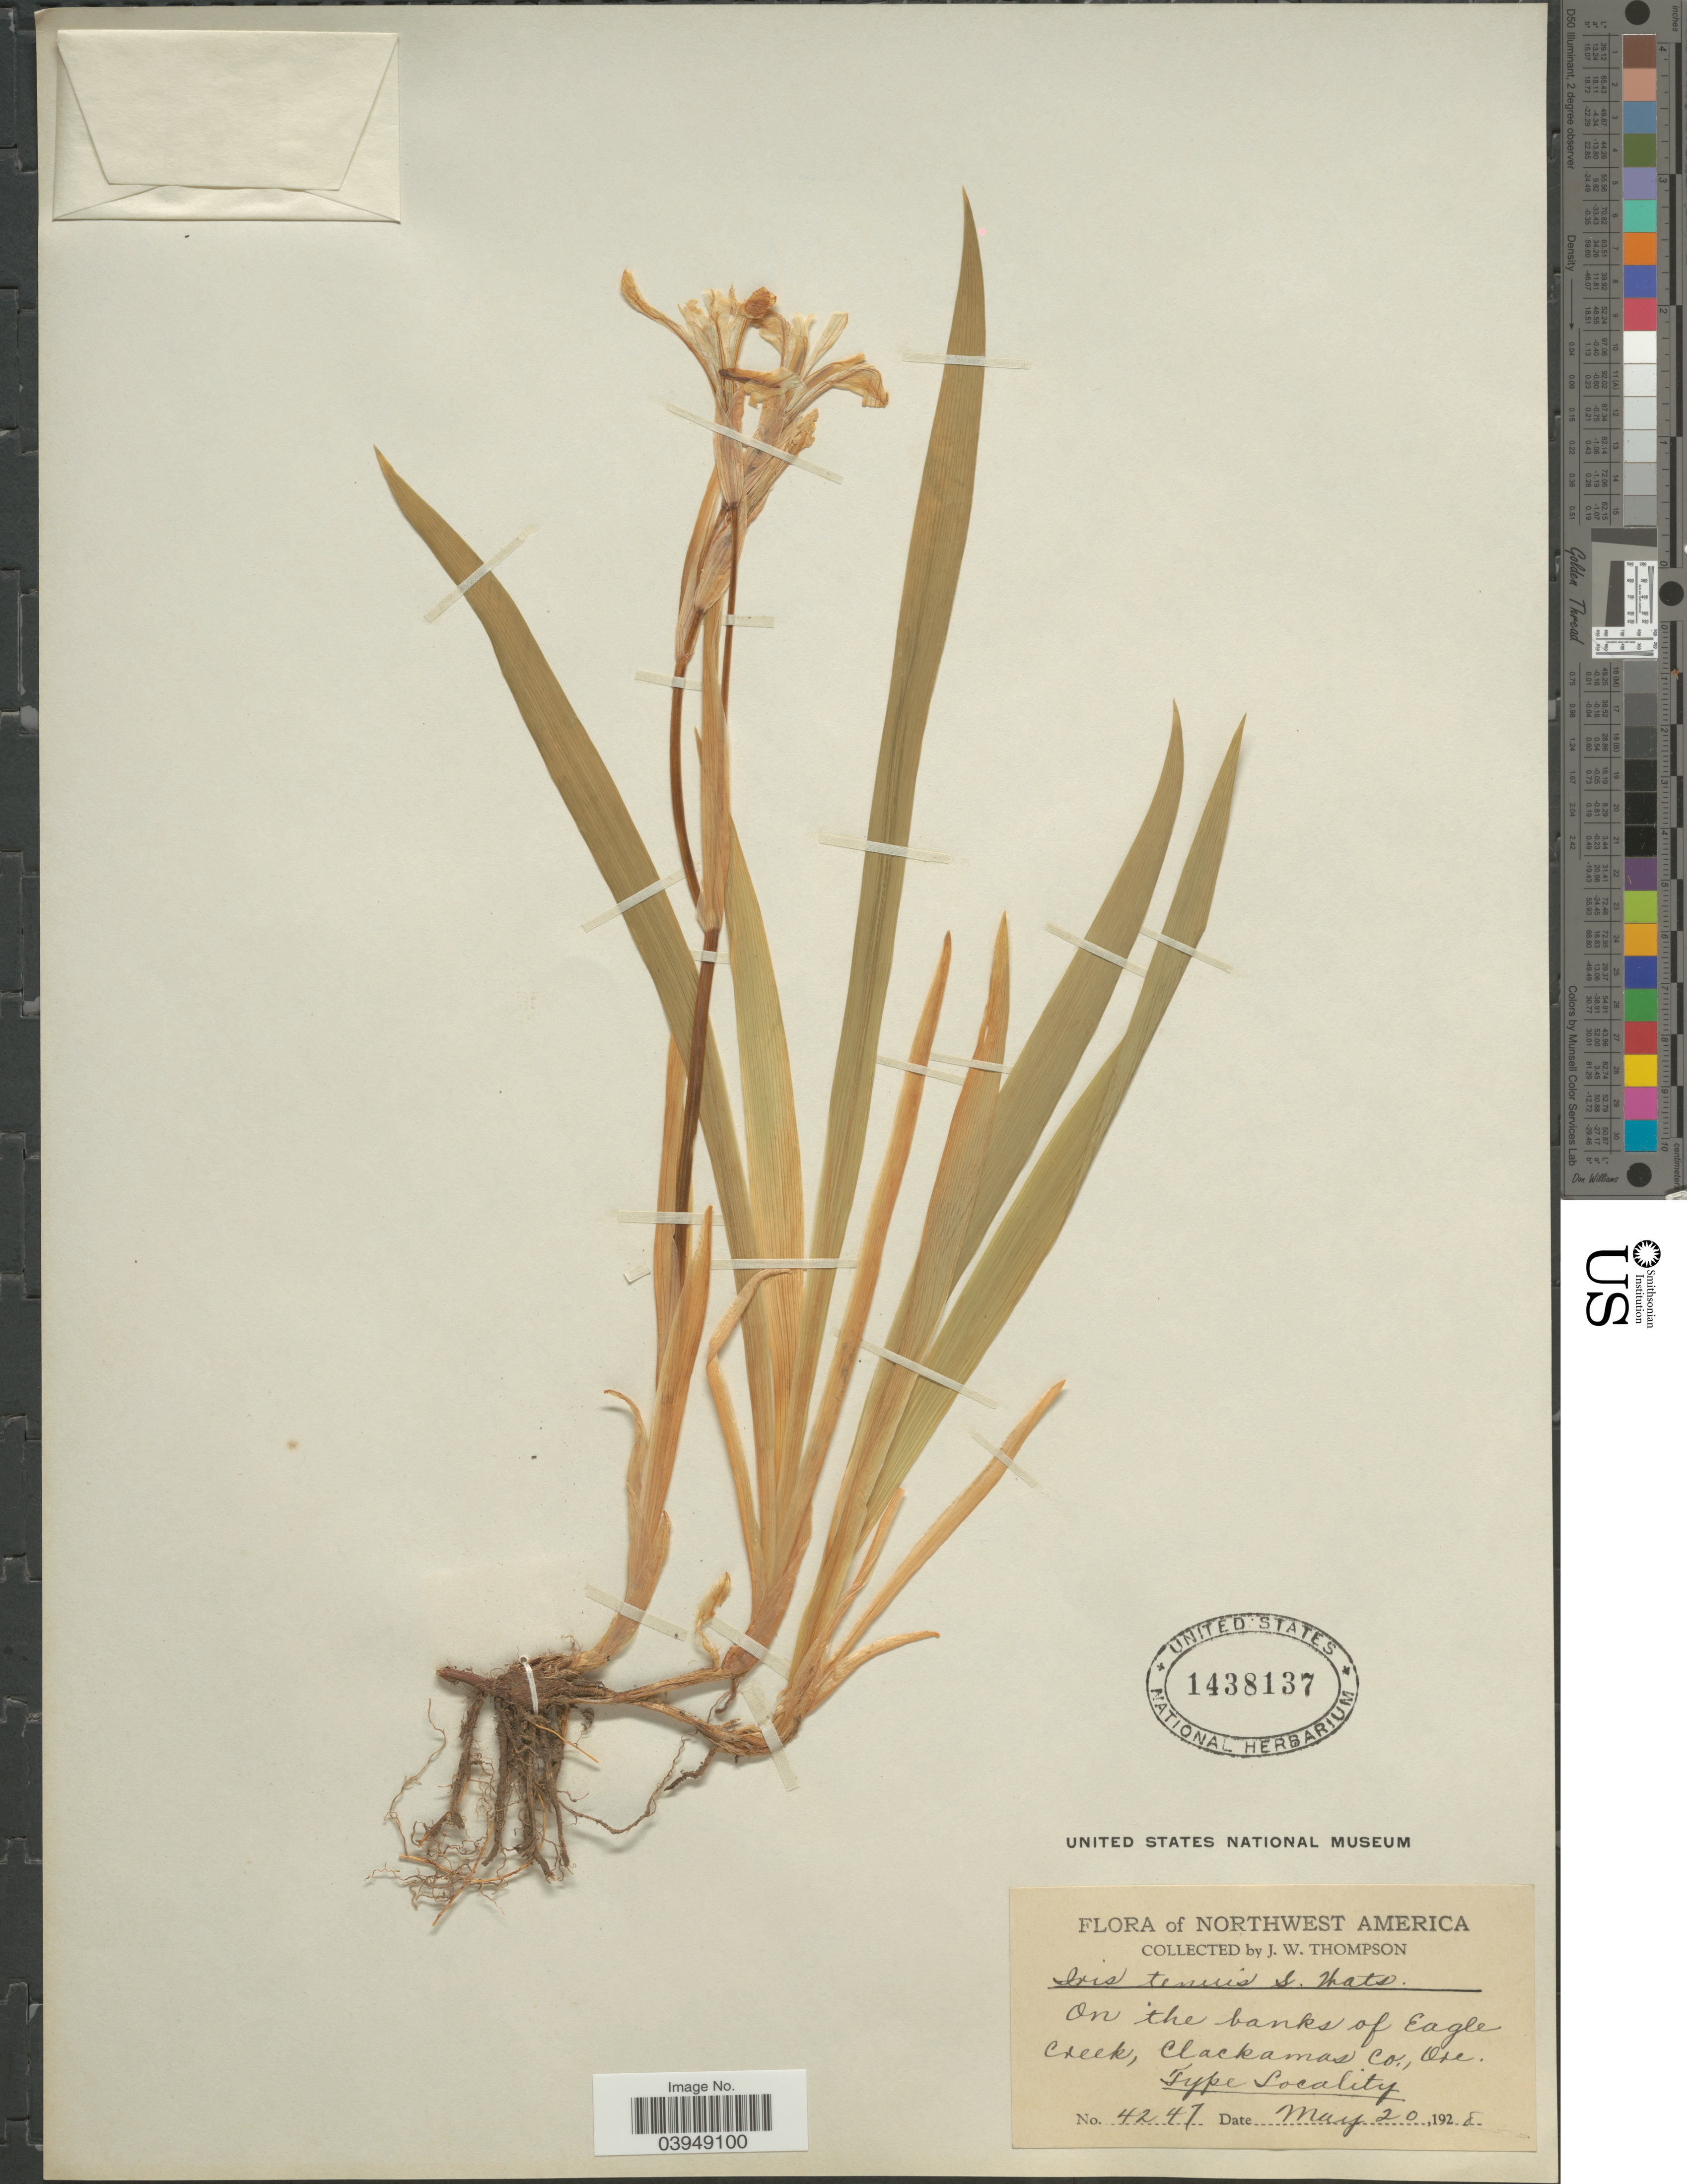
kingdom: Plantae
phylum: Tracheophyta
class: Liliopsida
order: Asparagales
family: Iridaceae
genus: Iris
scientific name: Iris tenuis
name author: S. Watson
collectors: J. Thompson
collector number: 4247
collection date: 1928-05-20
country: United States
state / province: Oregon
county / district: Clackamas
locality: On the banks of Eagle Creek, Clackamas Co.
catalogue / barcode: US 1438137